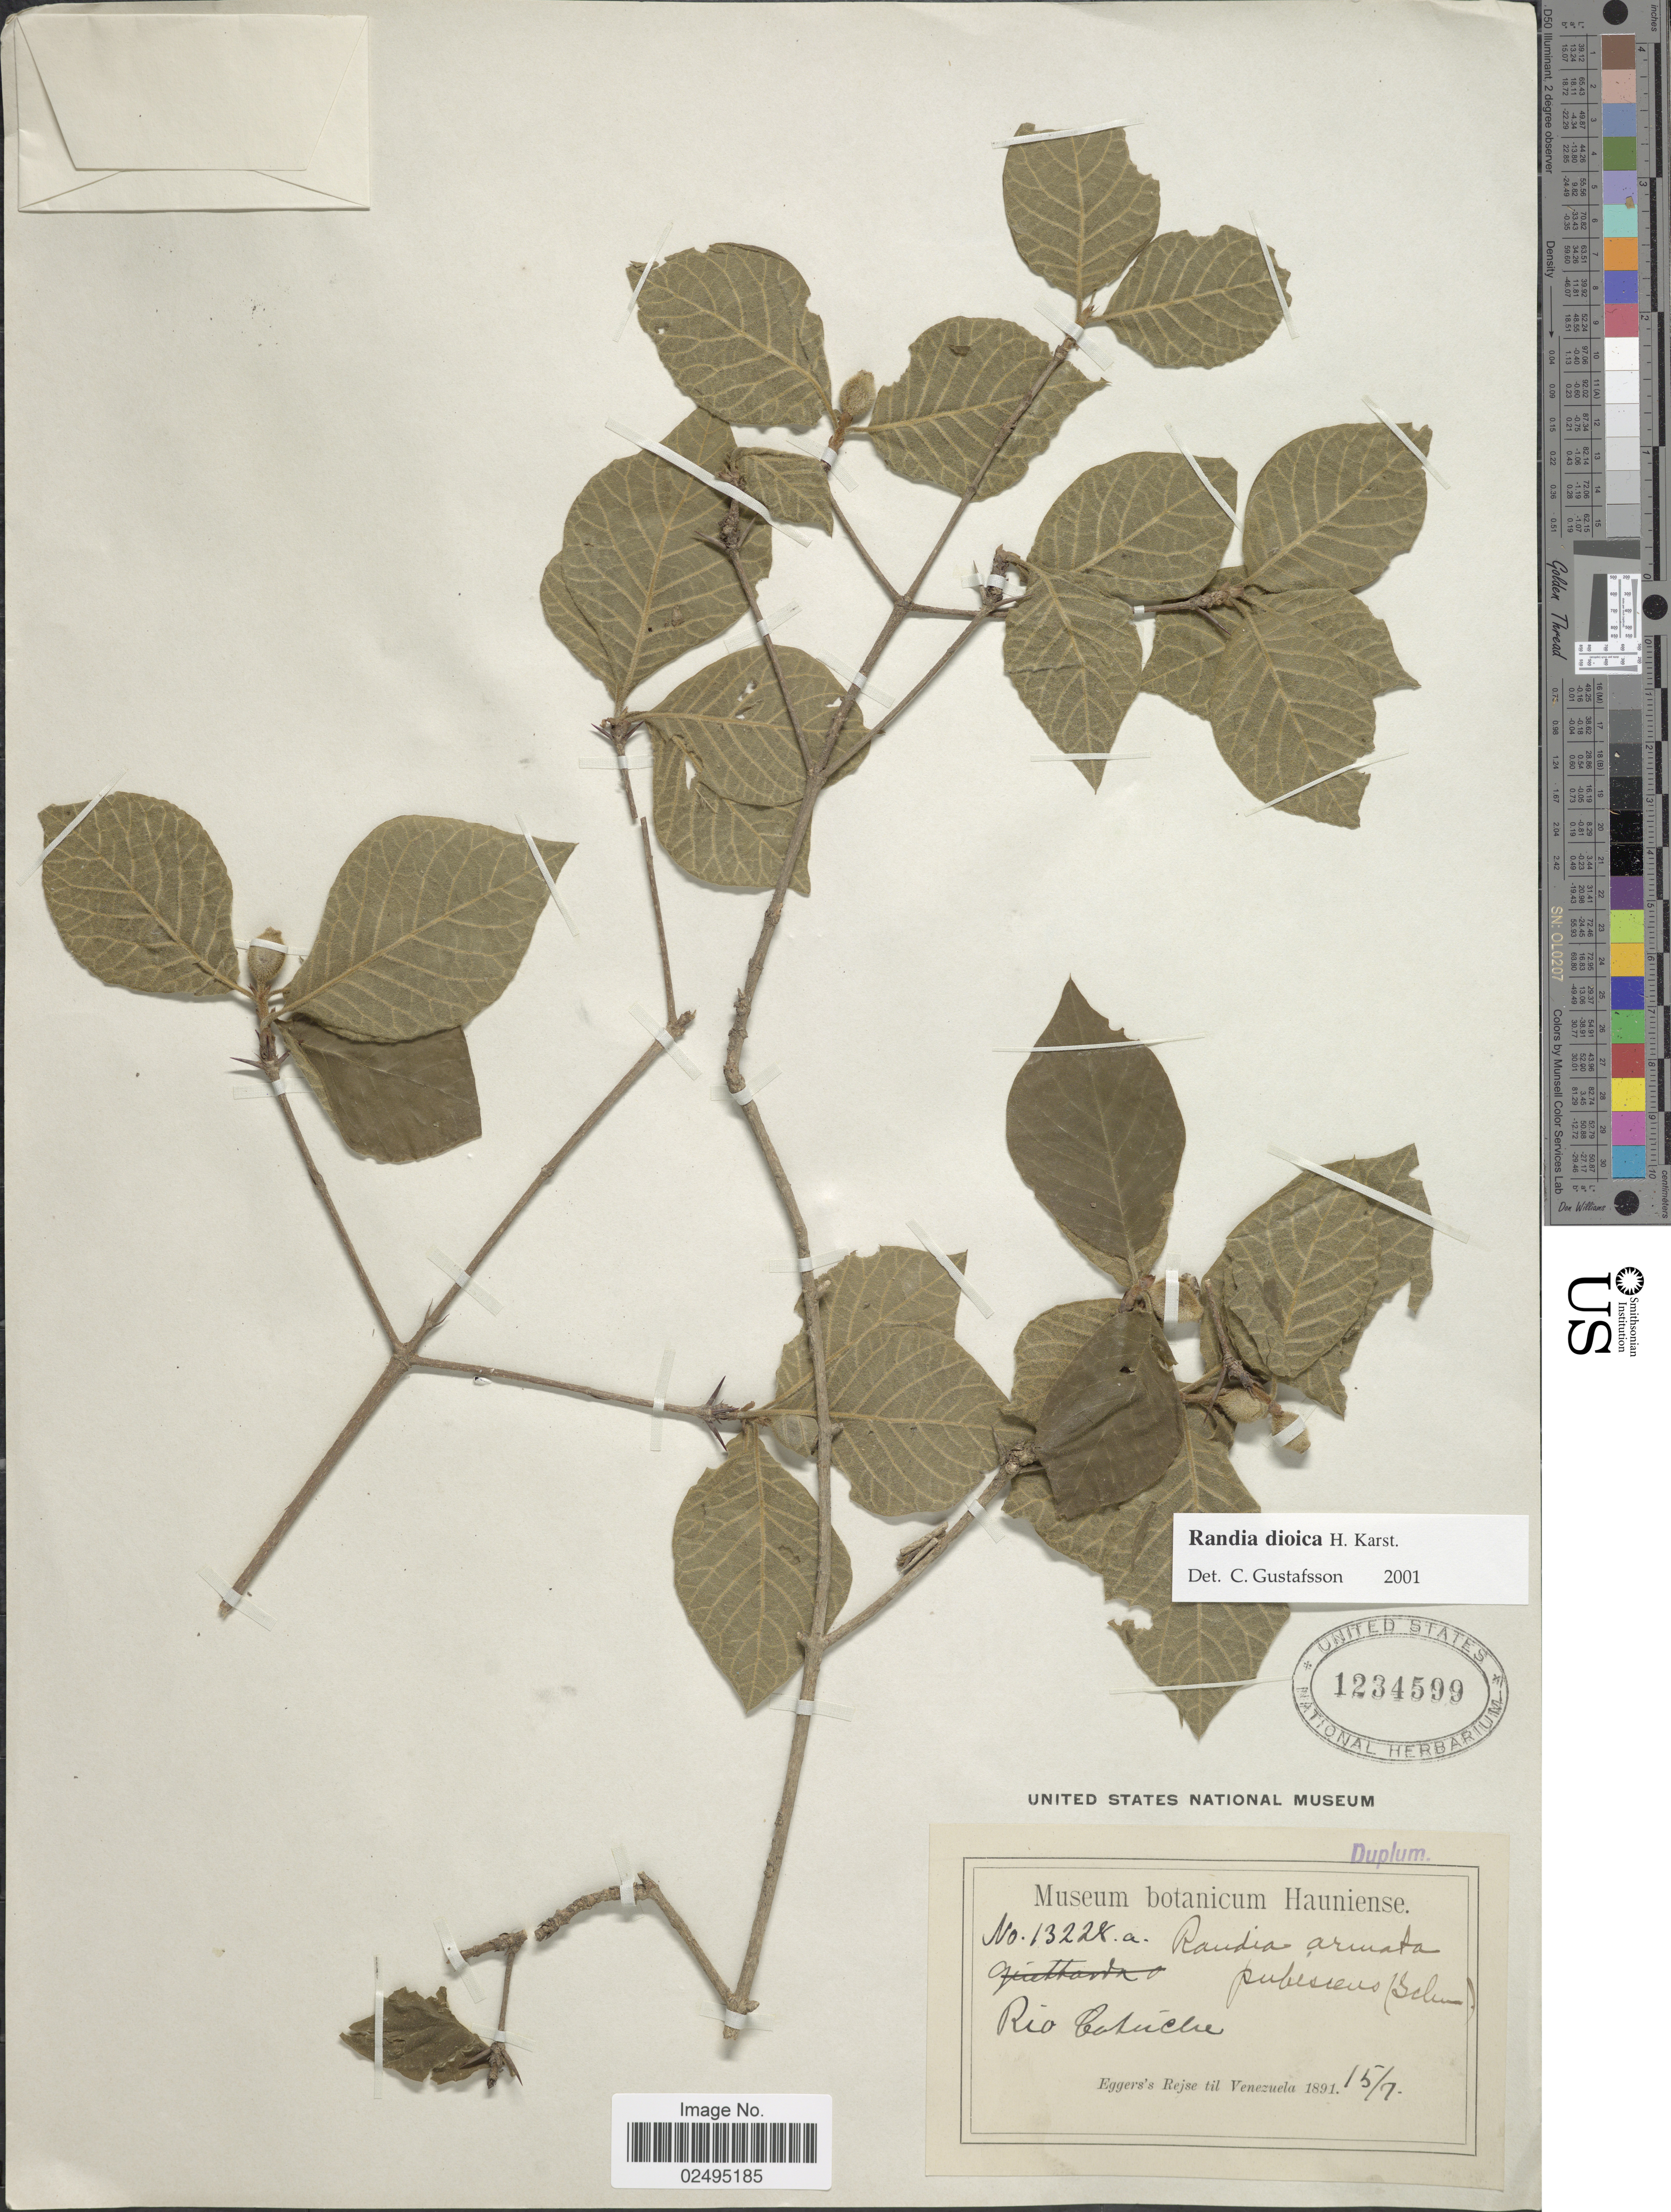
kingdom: Plantae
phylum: Tracheophyta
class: Magnoliopsida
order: Gentianales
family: Rubiaceae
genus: Randia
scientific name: Randia dioica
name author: H. Karst.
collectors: -. Eggers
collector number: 13228a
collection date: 1891-07-15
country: Venezuela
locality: Rio Caliche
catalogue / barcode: US 1234599